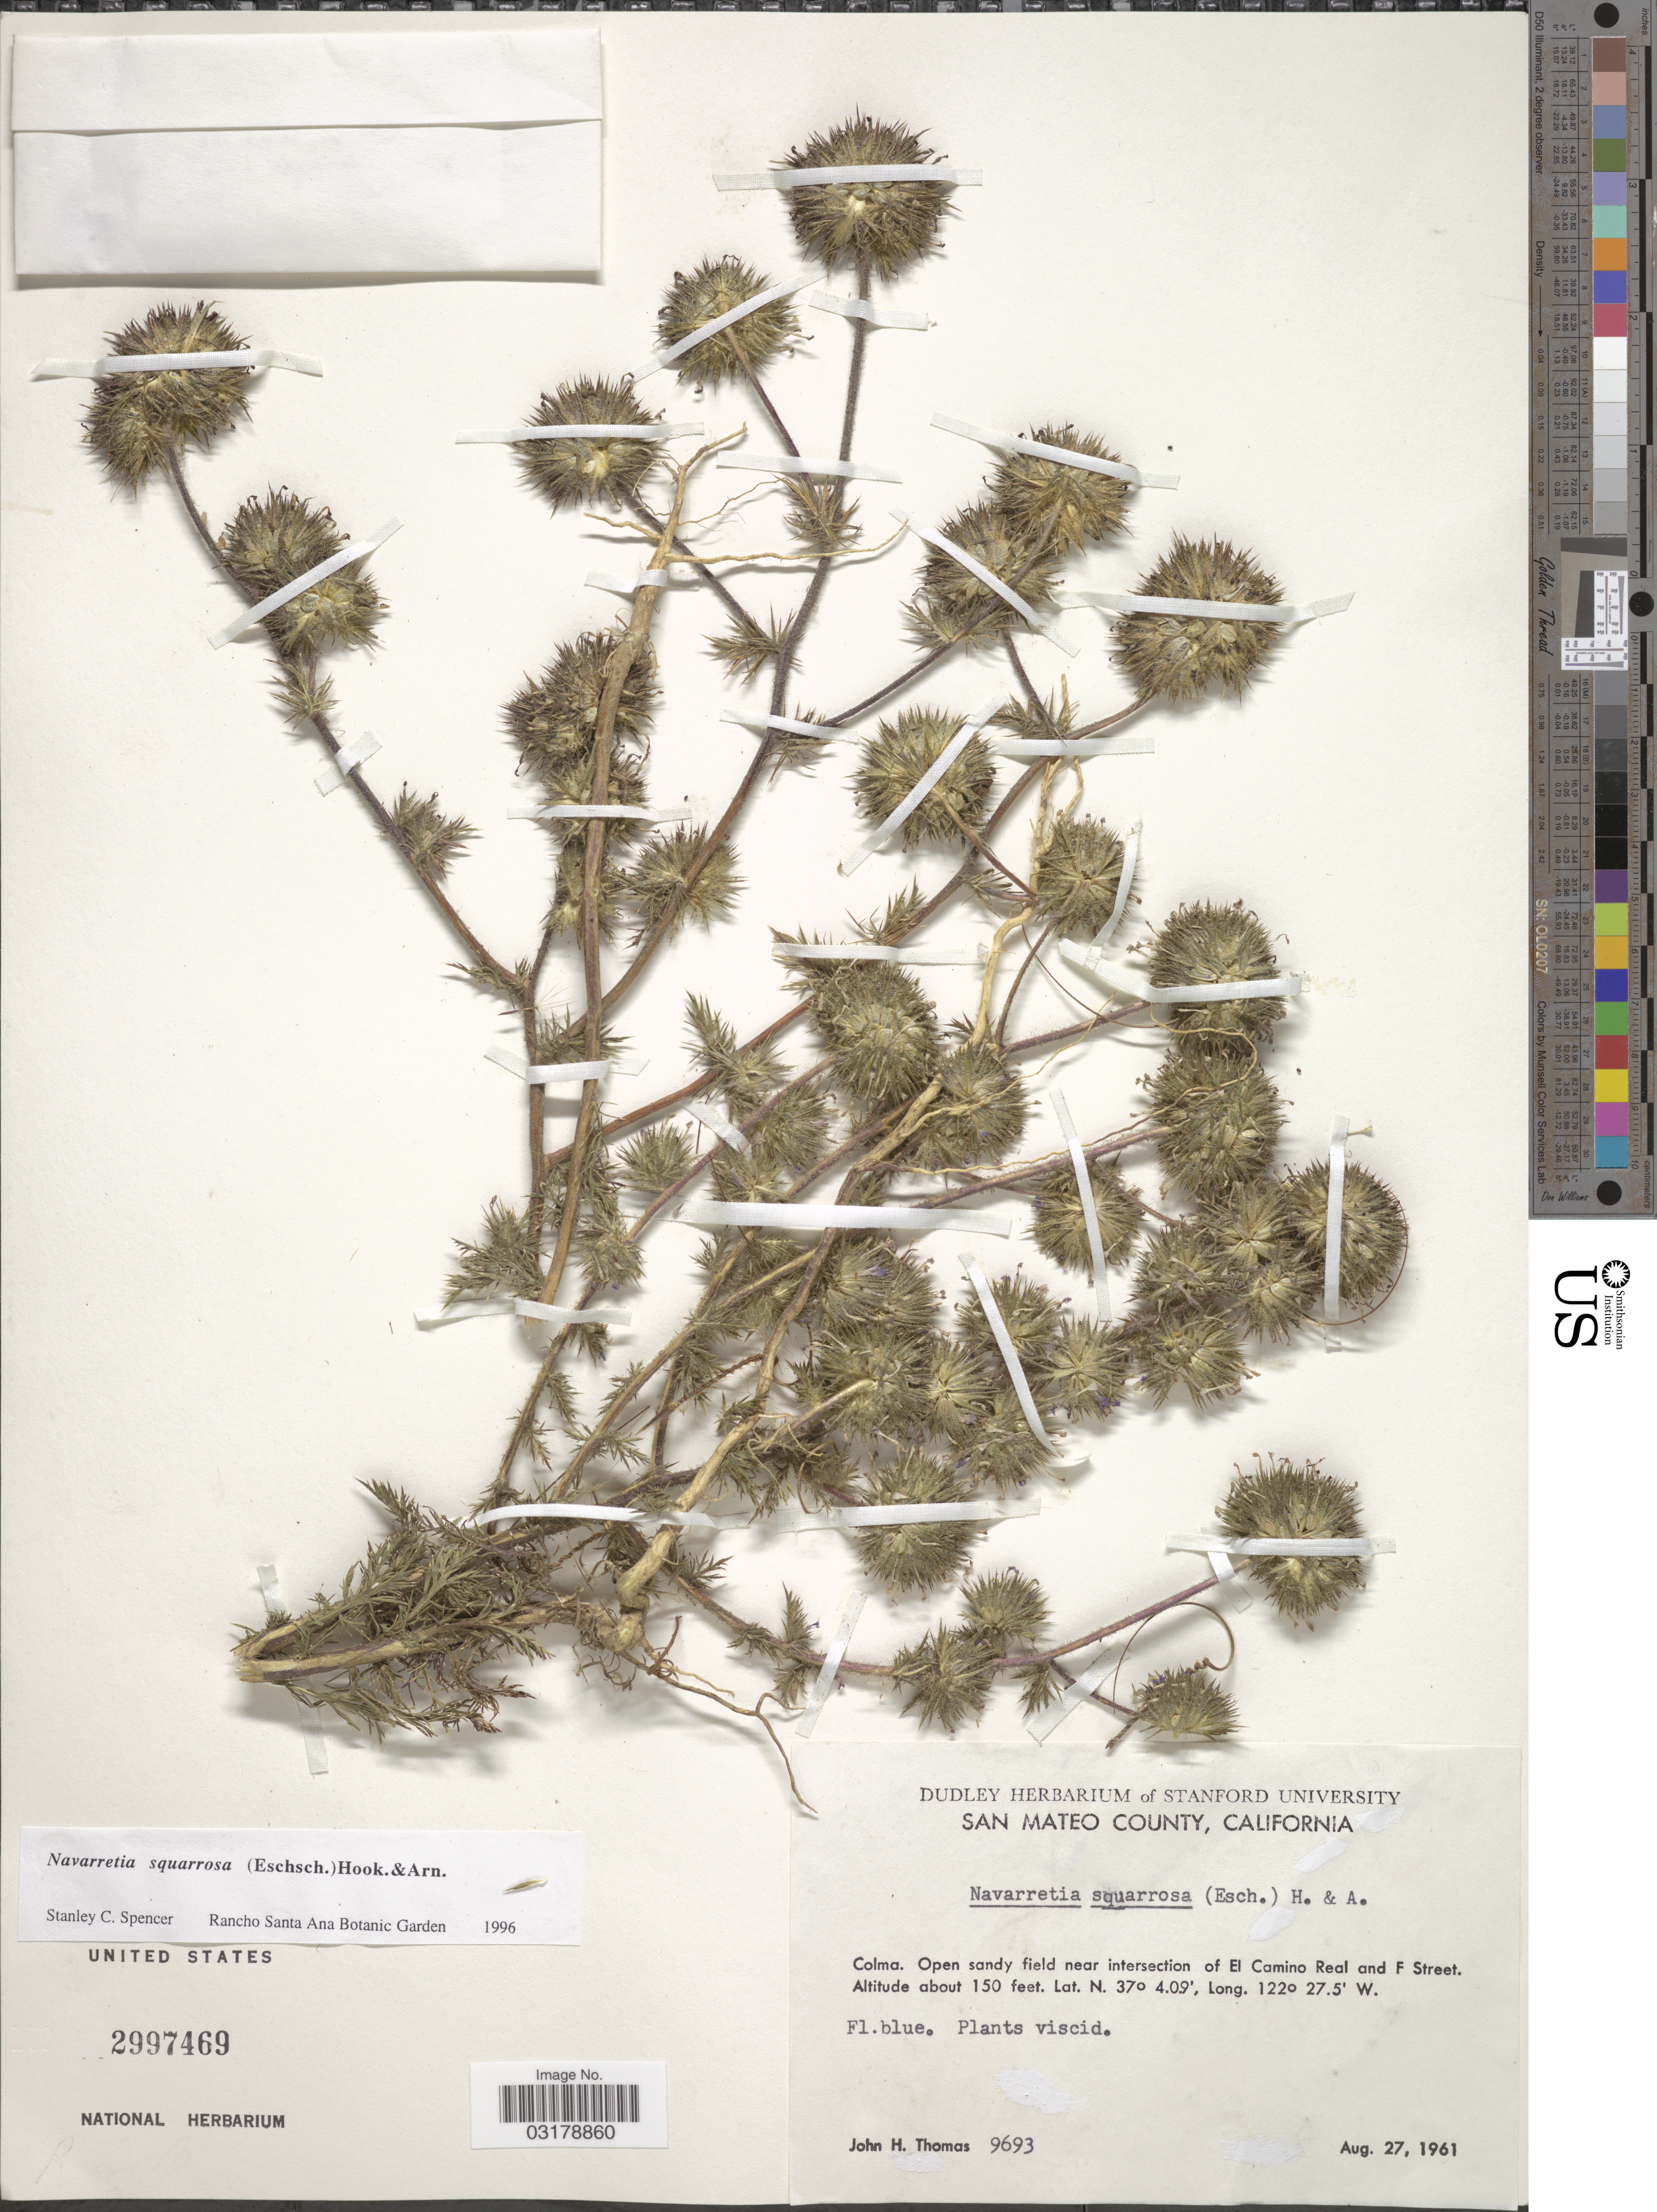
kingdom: Plantae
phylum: Tracheophyta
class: Magnoliopsida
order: Ericales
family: Polemoniaceae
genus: Navarretia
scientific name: Navarretia squarrosa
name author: (Eschsch.) Hook. & Arn.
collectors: J. H. Thomas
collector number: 9693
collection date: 1961-08-27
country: United States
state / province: California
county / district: San Mateo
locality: San Mateo County. Colma. Open sandy field near intersection of El Camino Real and F Street.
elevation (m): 46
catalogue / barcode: US 2997469